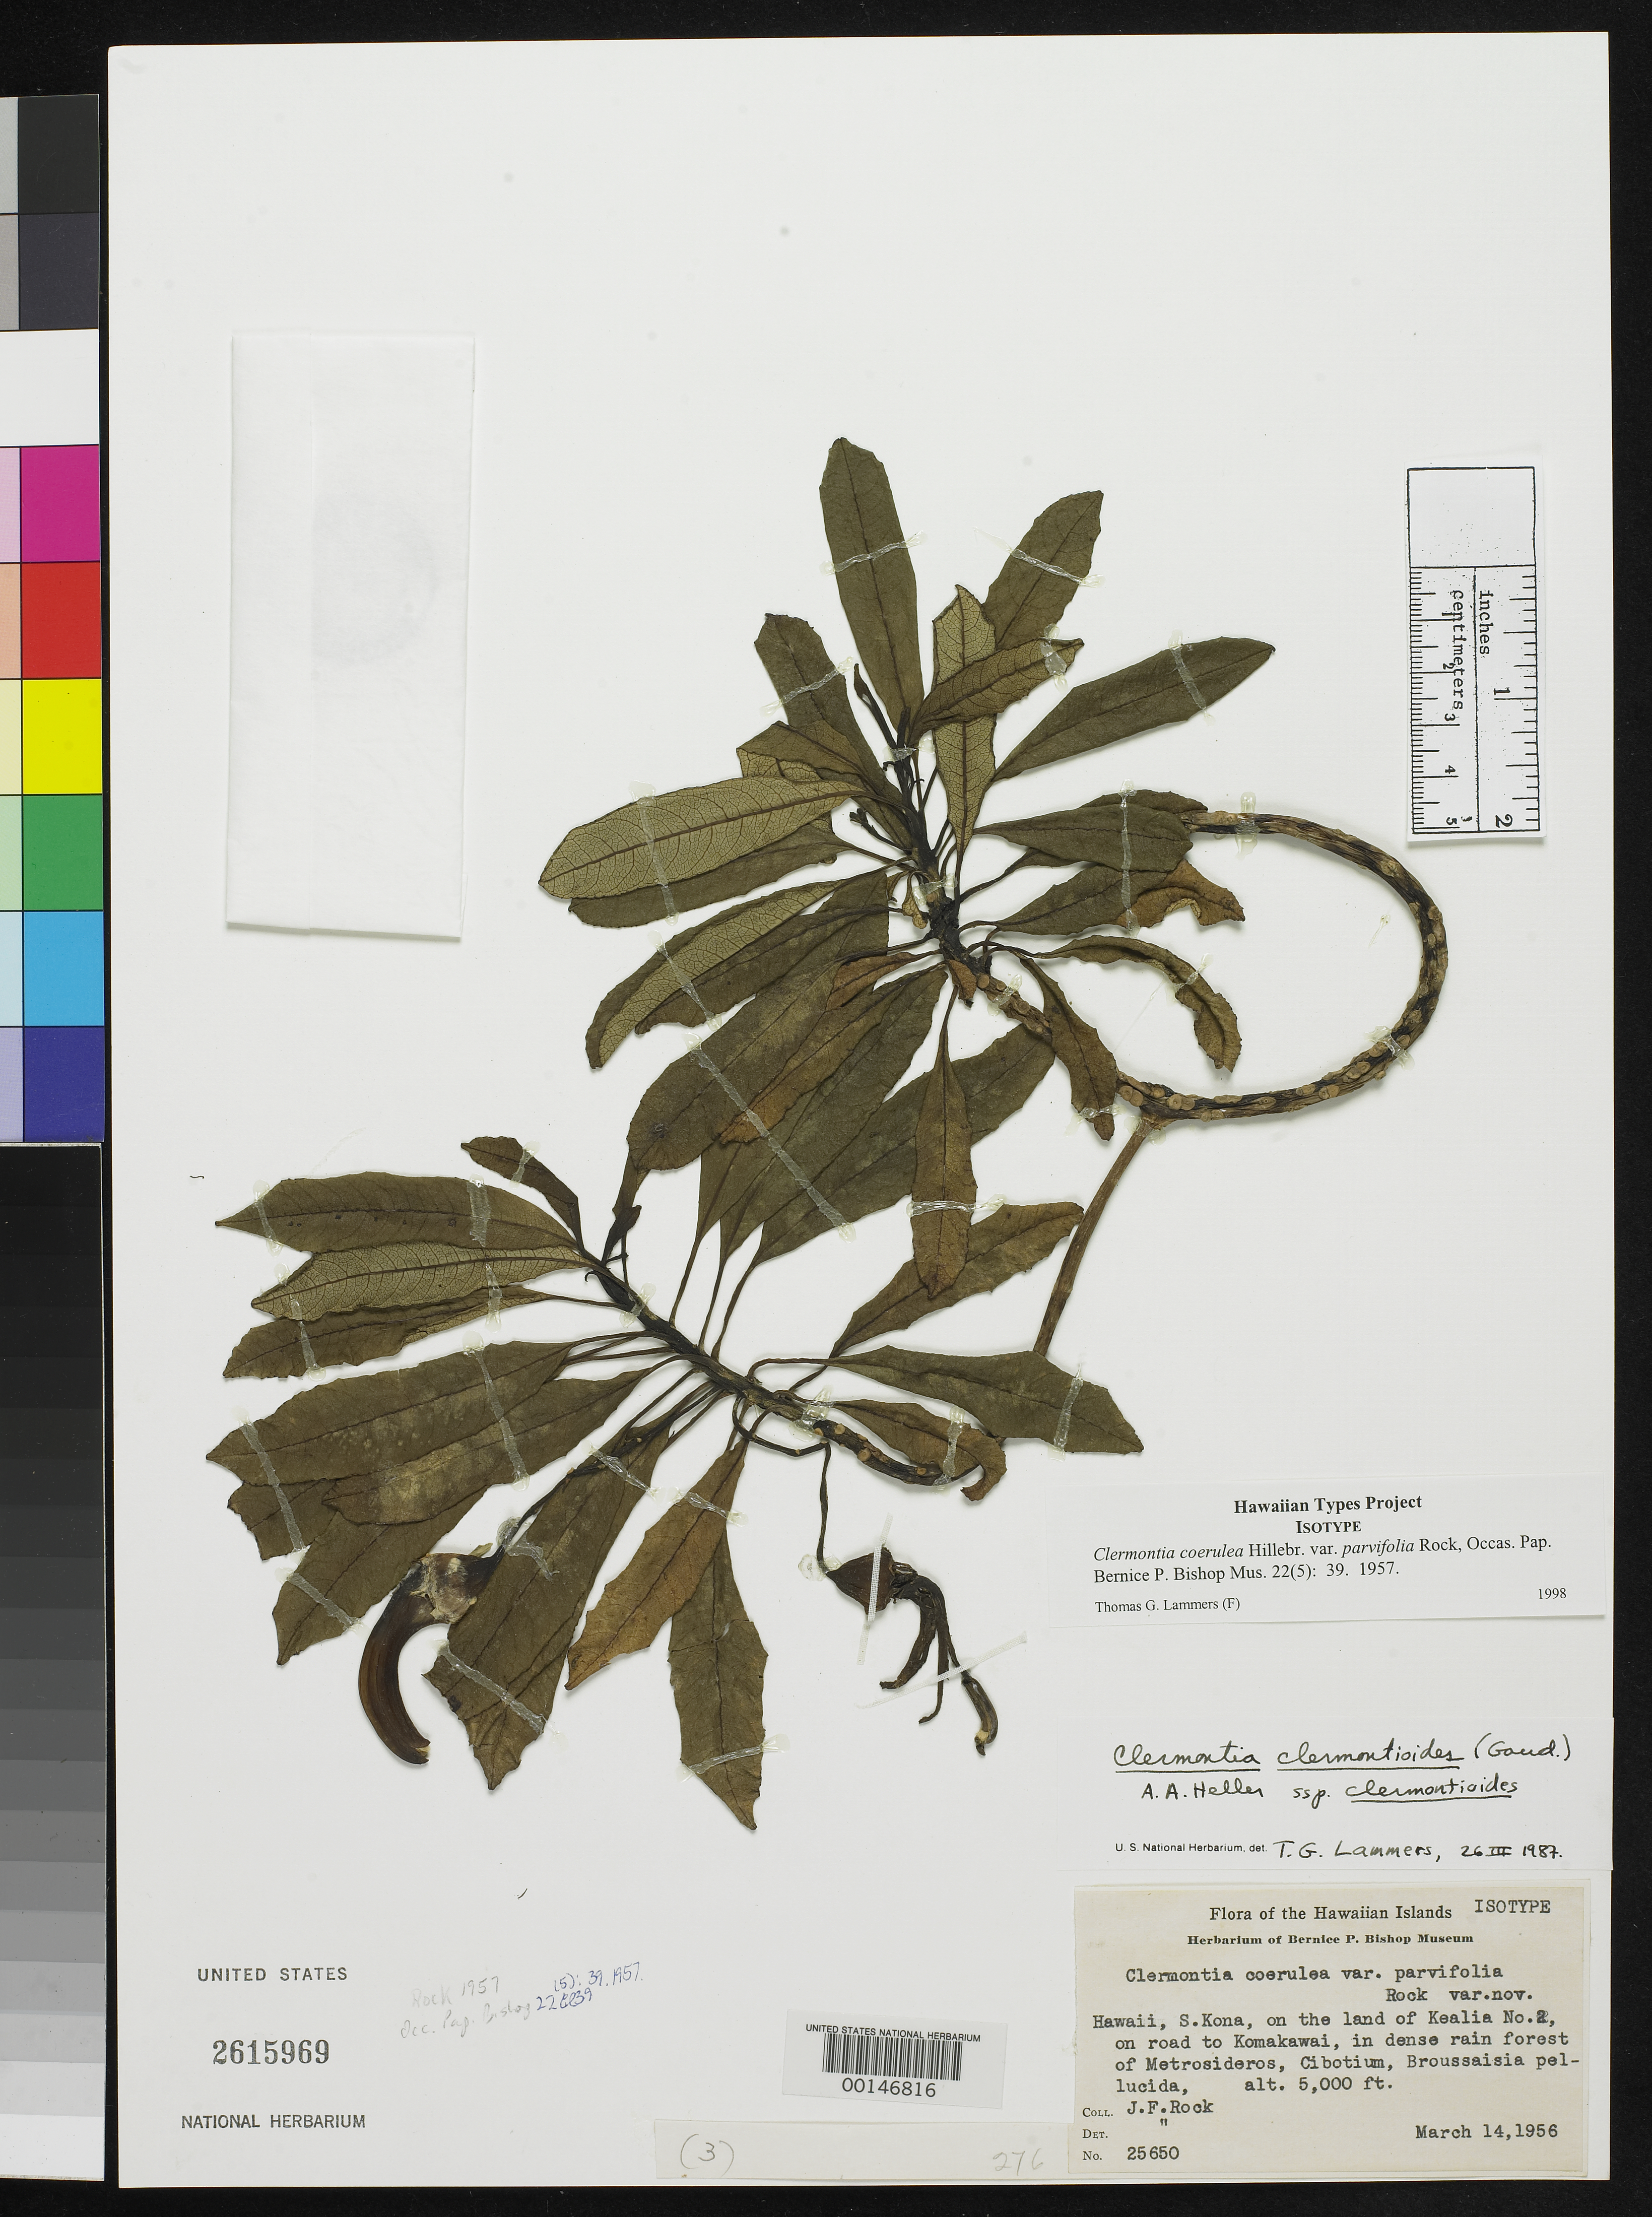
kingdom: Plantae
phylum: Tracheophyta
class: Magnoliopsida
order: Asterales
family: Campanulaceae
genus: Clermontia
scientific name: Clermontia coerulea var. parvifolia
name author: Rock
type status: Isotype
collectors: J. F. Rock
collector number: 25650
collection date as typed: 14 Mar 1956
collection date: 1956-03-14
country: United States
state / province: Hawaii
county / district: Hawaii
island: Hawaii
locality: South Kona, on land of Kealia no. 2 on road to Komakawai.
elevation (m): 1524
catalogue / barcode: US 2615969